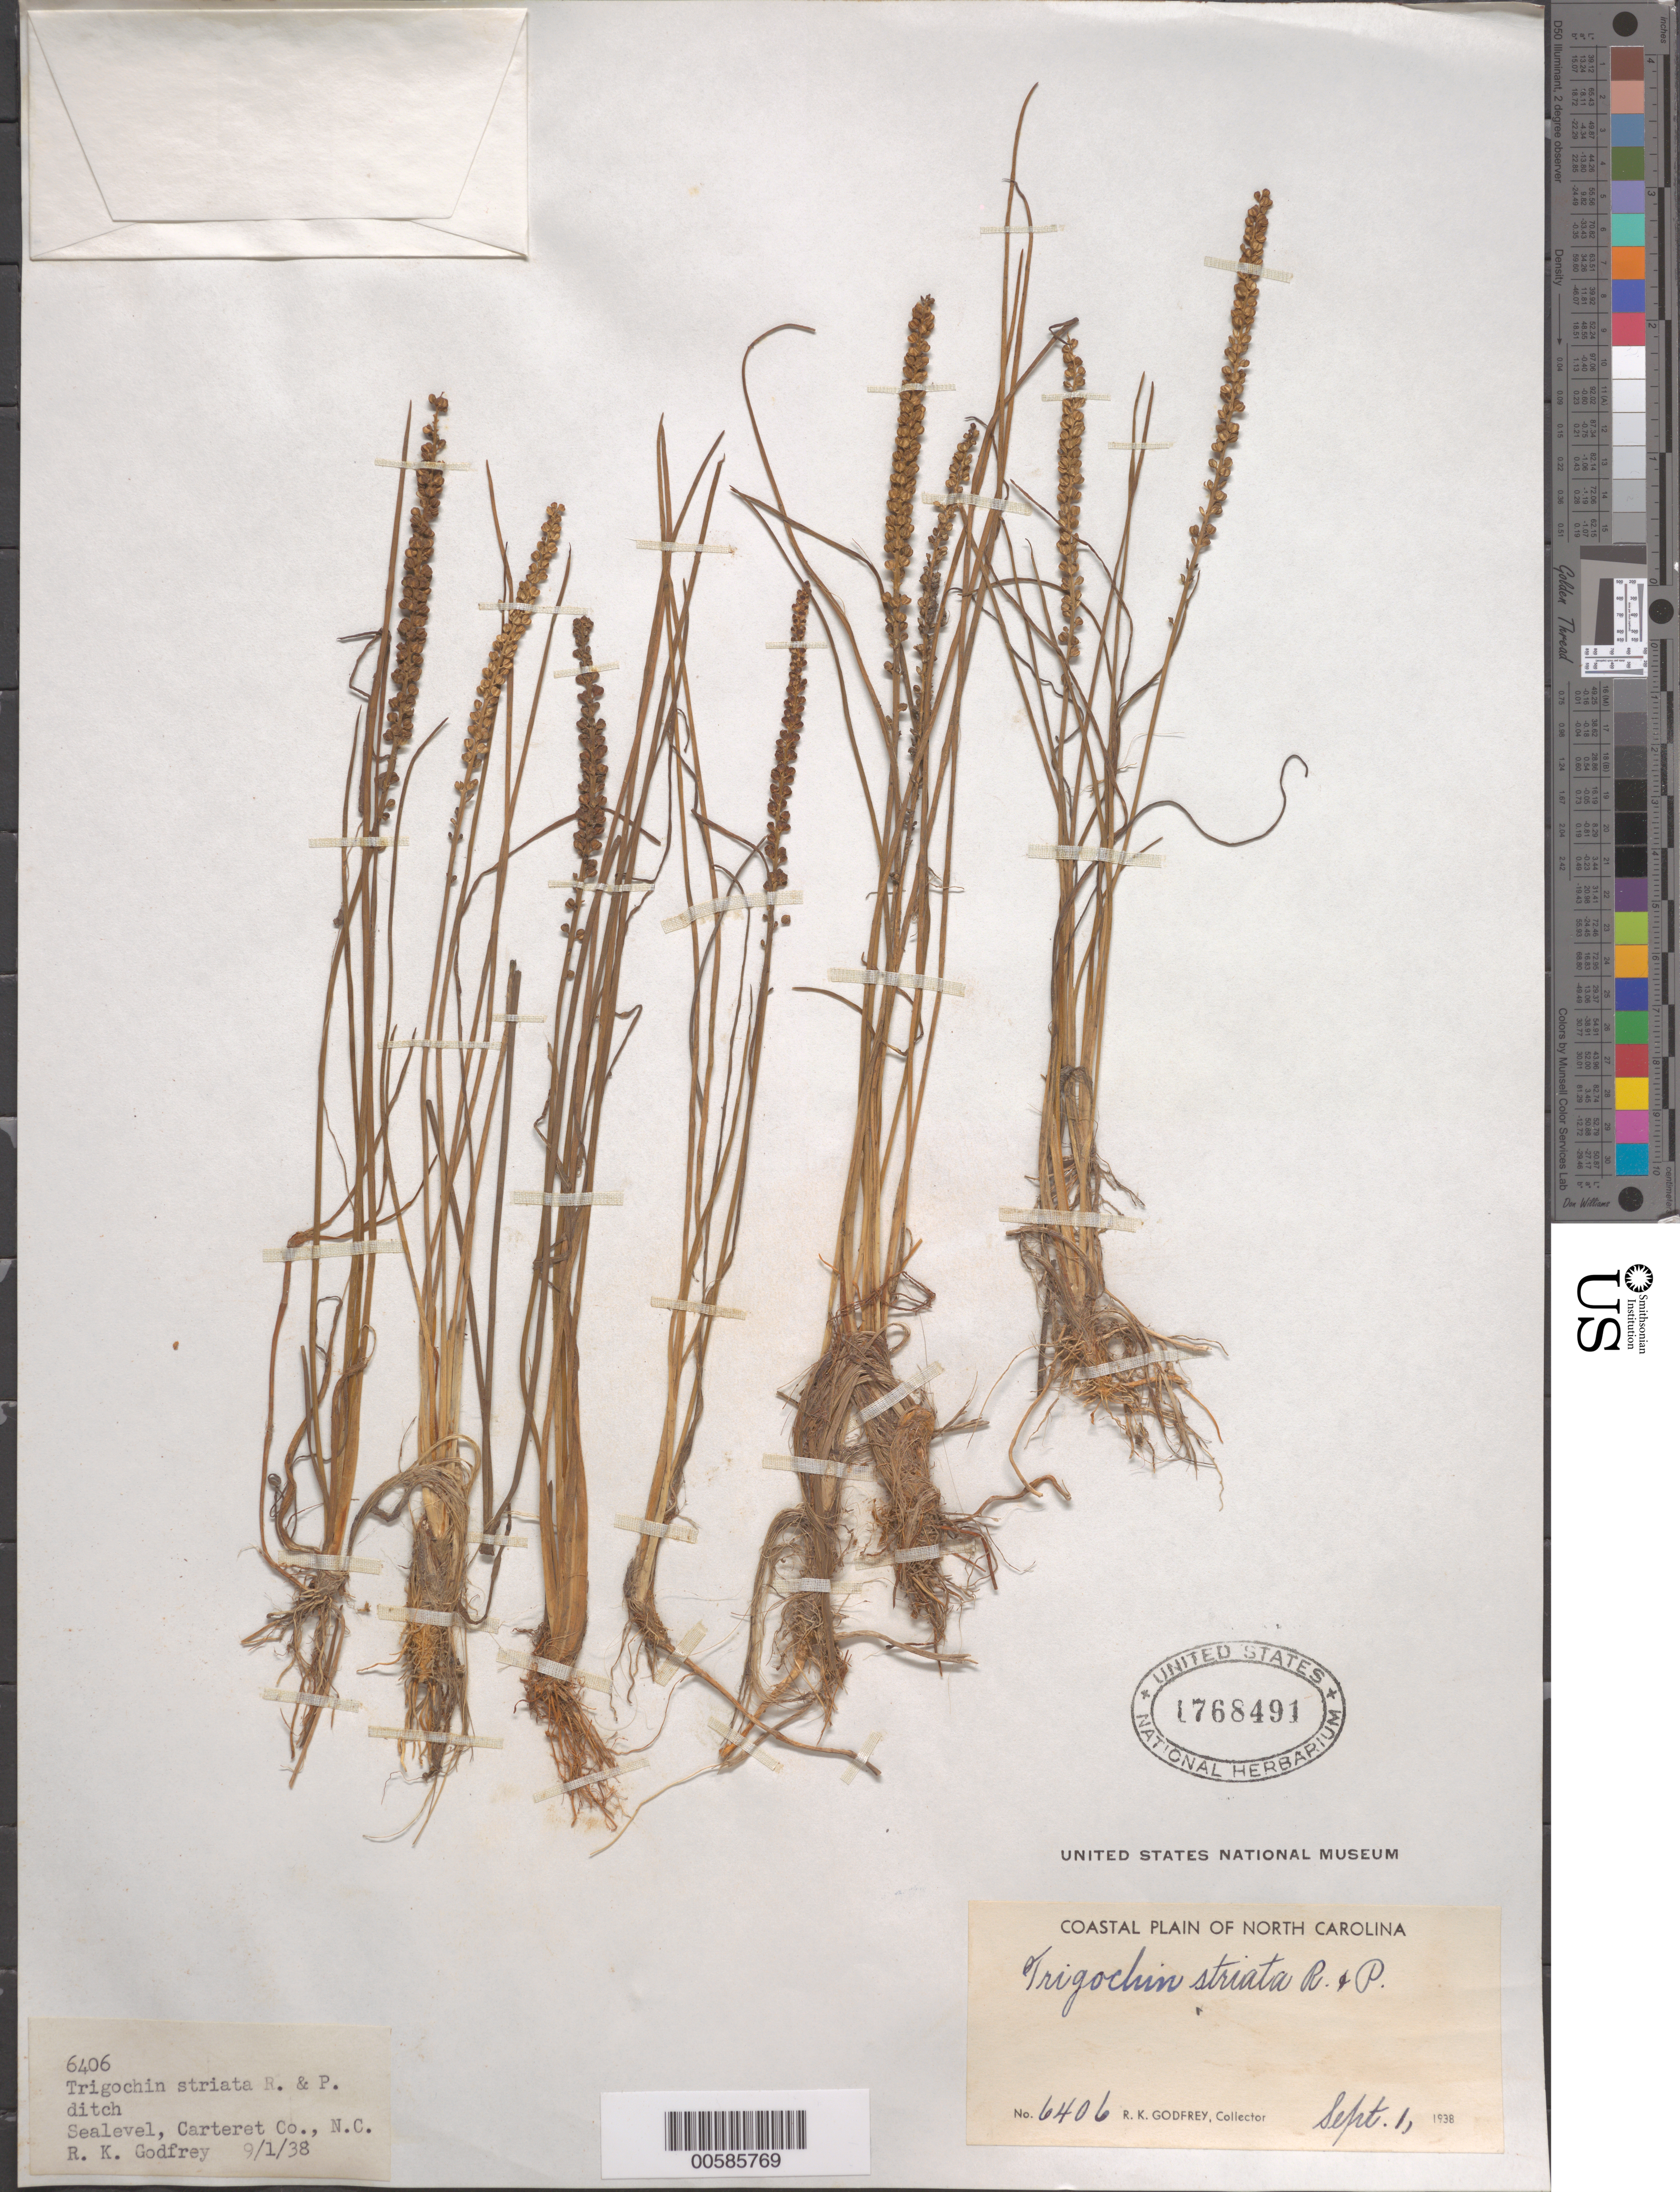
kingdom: Plantae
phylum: Tracheophyta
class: Liliopsida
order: Alismatales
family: Juncaginaceae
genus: Triglochin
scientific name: Triglochin striata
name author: Ruiz & Pav.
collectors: R. K. Godfrey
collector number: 6406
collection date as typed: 01 Sep 1938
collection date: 1938-09-01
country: United States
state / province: North Carolina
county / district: Cartaret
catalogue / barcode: US 1768491